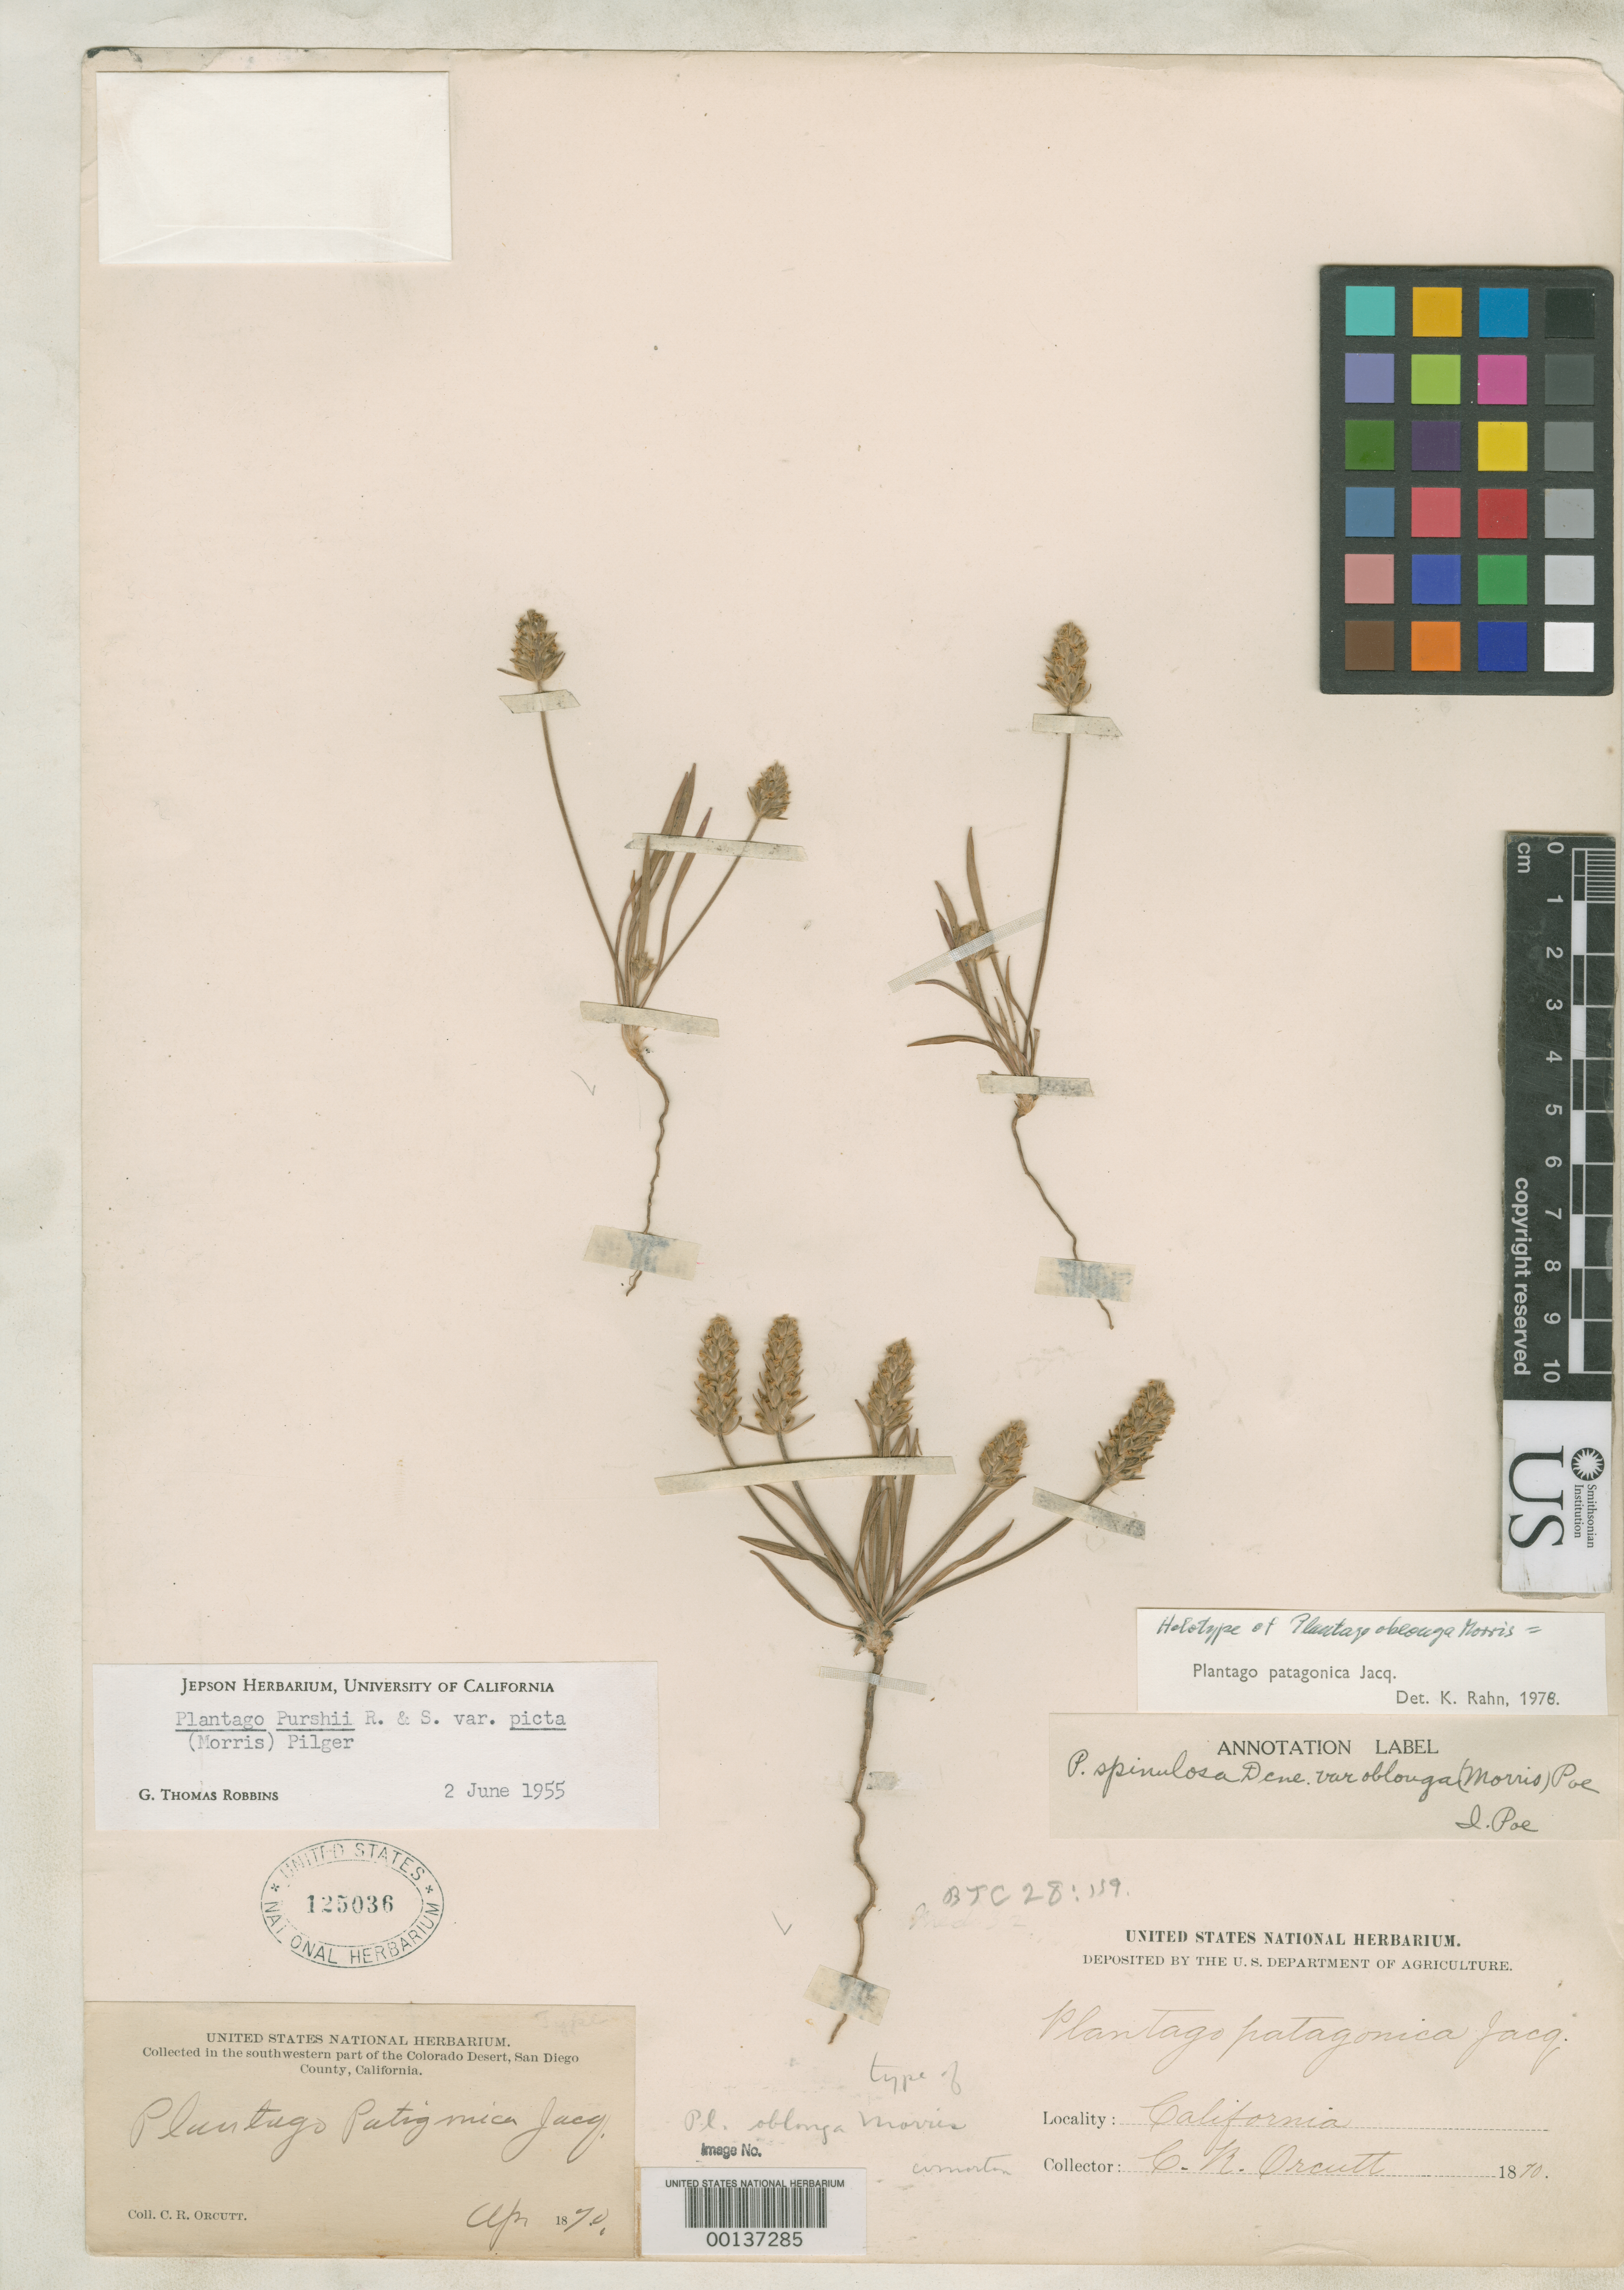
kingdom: Plantae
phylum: Tracheophyta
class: Magnoliopsida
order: Lamiales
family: Plantaginaceae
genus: Plantago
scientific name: Plantago oblonga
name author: E. Morris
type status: Holotype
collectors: C. R. Orcutt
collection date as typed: Apr 1870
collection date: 1870-04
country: United States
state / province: California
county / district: San Diego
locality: Colorado Desert.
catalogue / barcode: US 125036